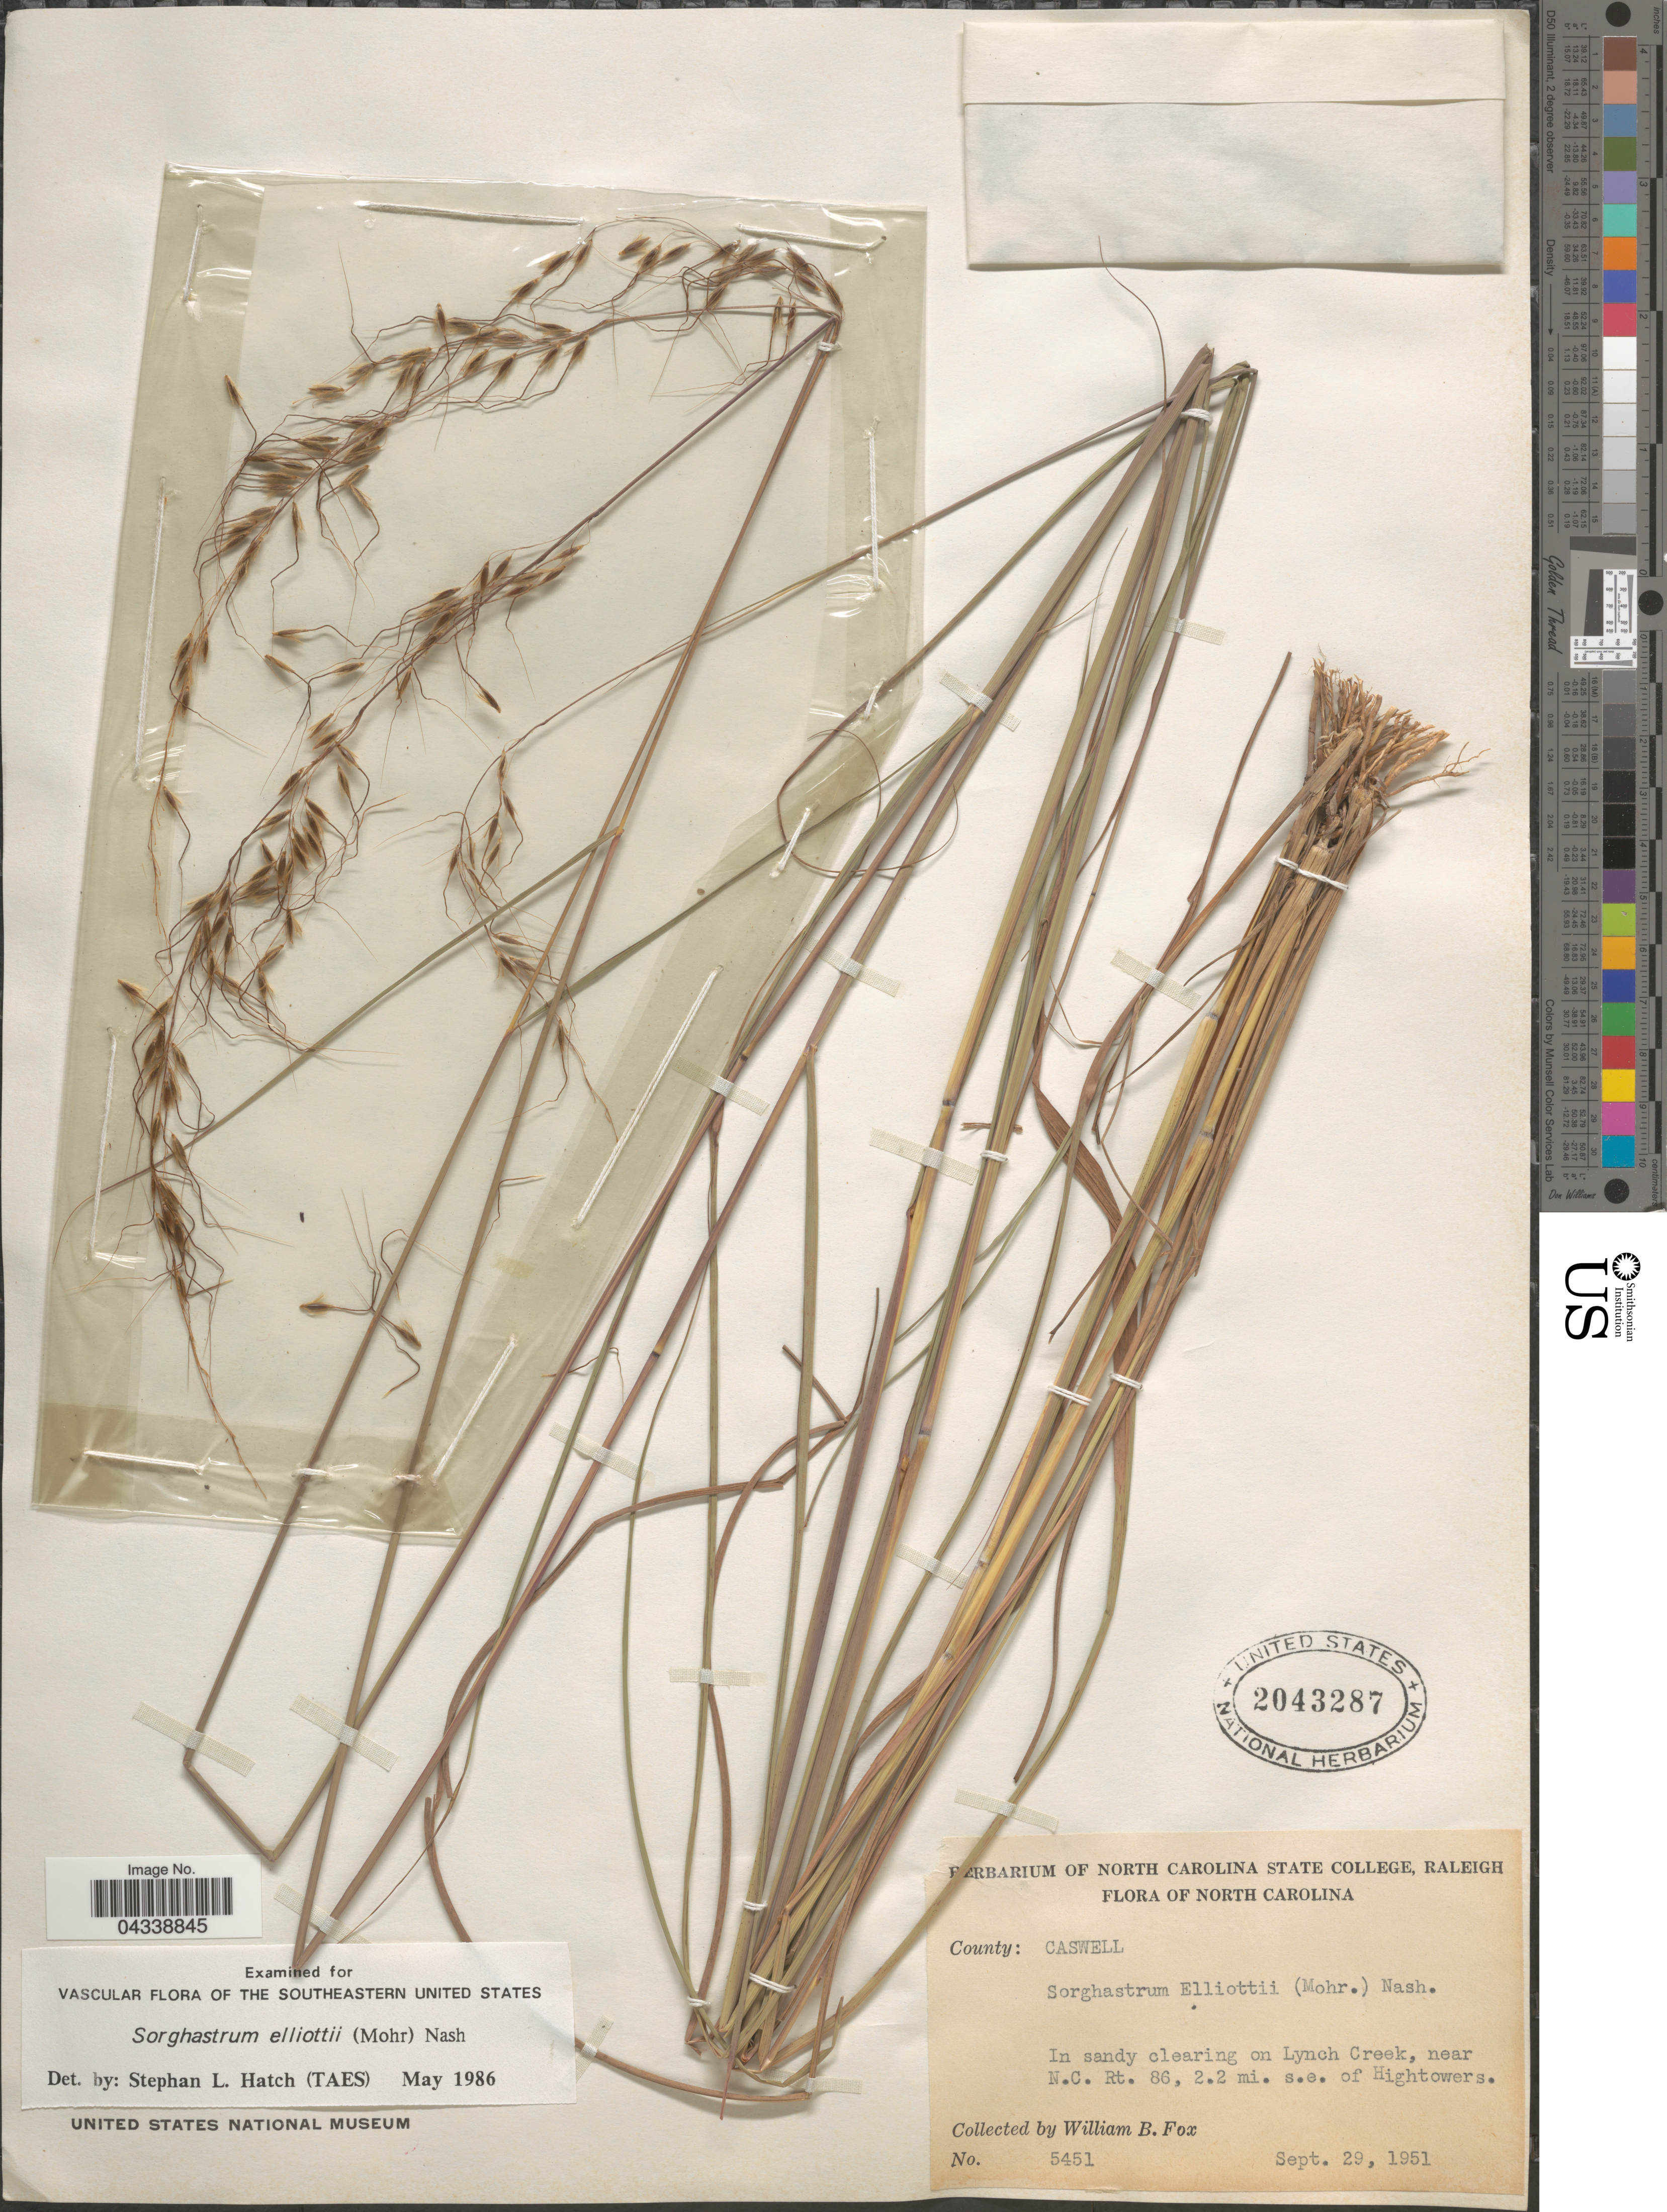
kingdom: Plantae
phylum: Tracheophyta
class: Liliopsida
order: Poales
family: Poaceae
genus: Sorghastrum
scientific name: Sorghastrum elliottii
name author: (C. Mohr) Nash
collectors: W. B. Fox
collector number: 5451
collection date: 1951-09-29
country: United States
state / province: North Carolina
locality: County: Caswell. On Lynch Creek, near N.C. Rt. 86, 2.2 mi. s.e. of Hightowers.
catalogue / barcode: US 2043287